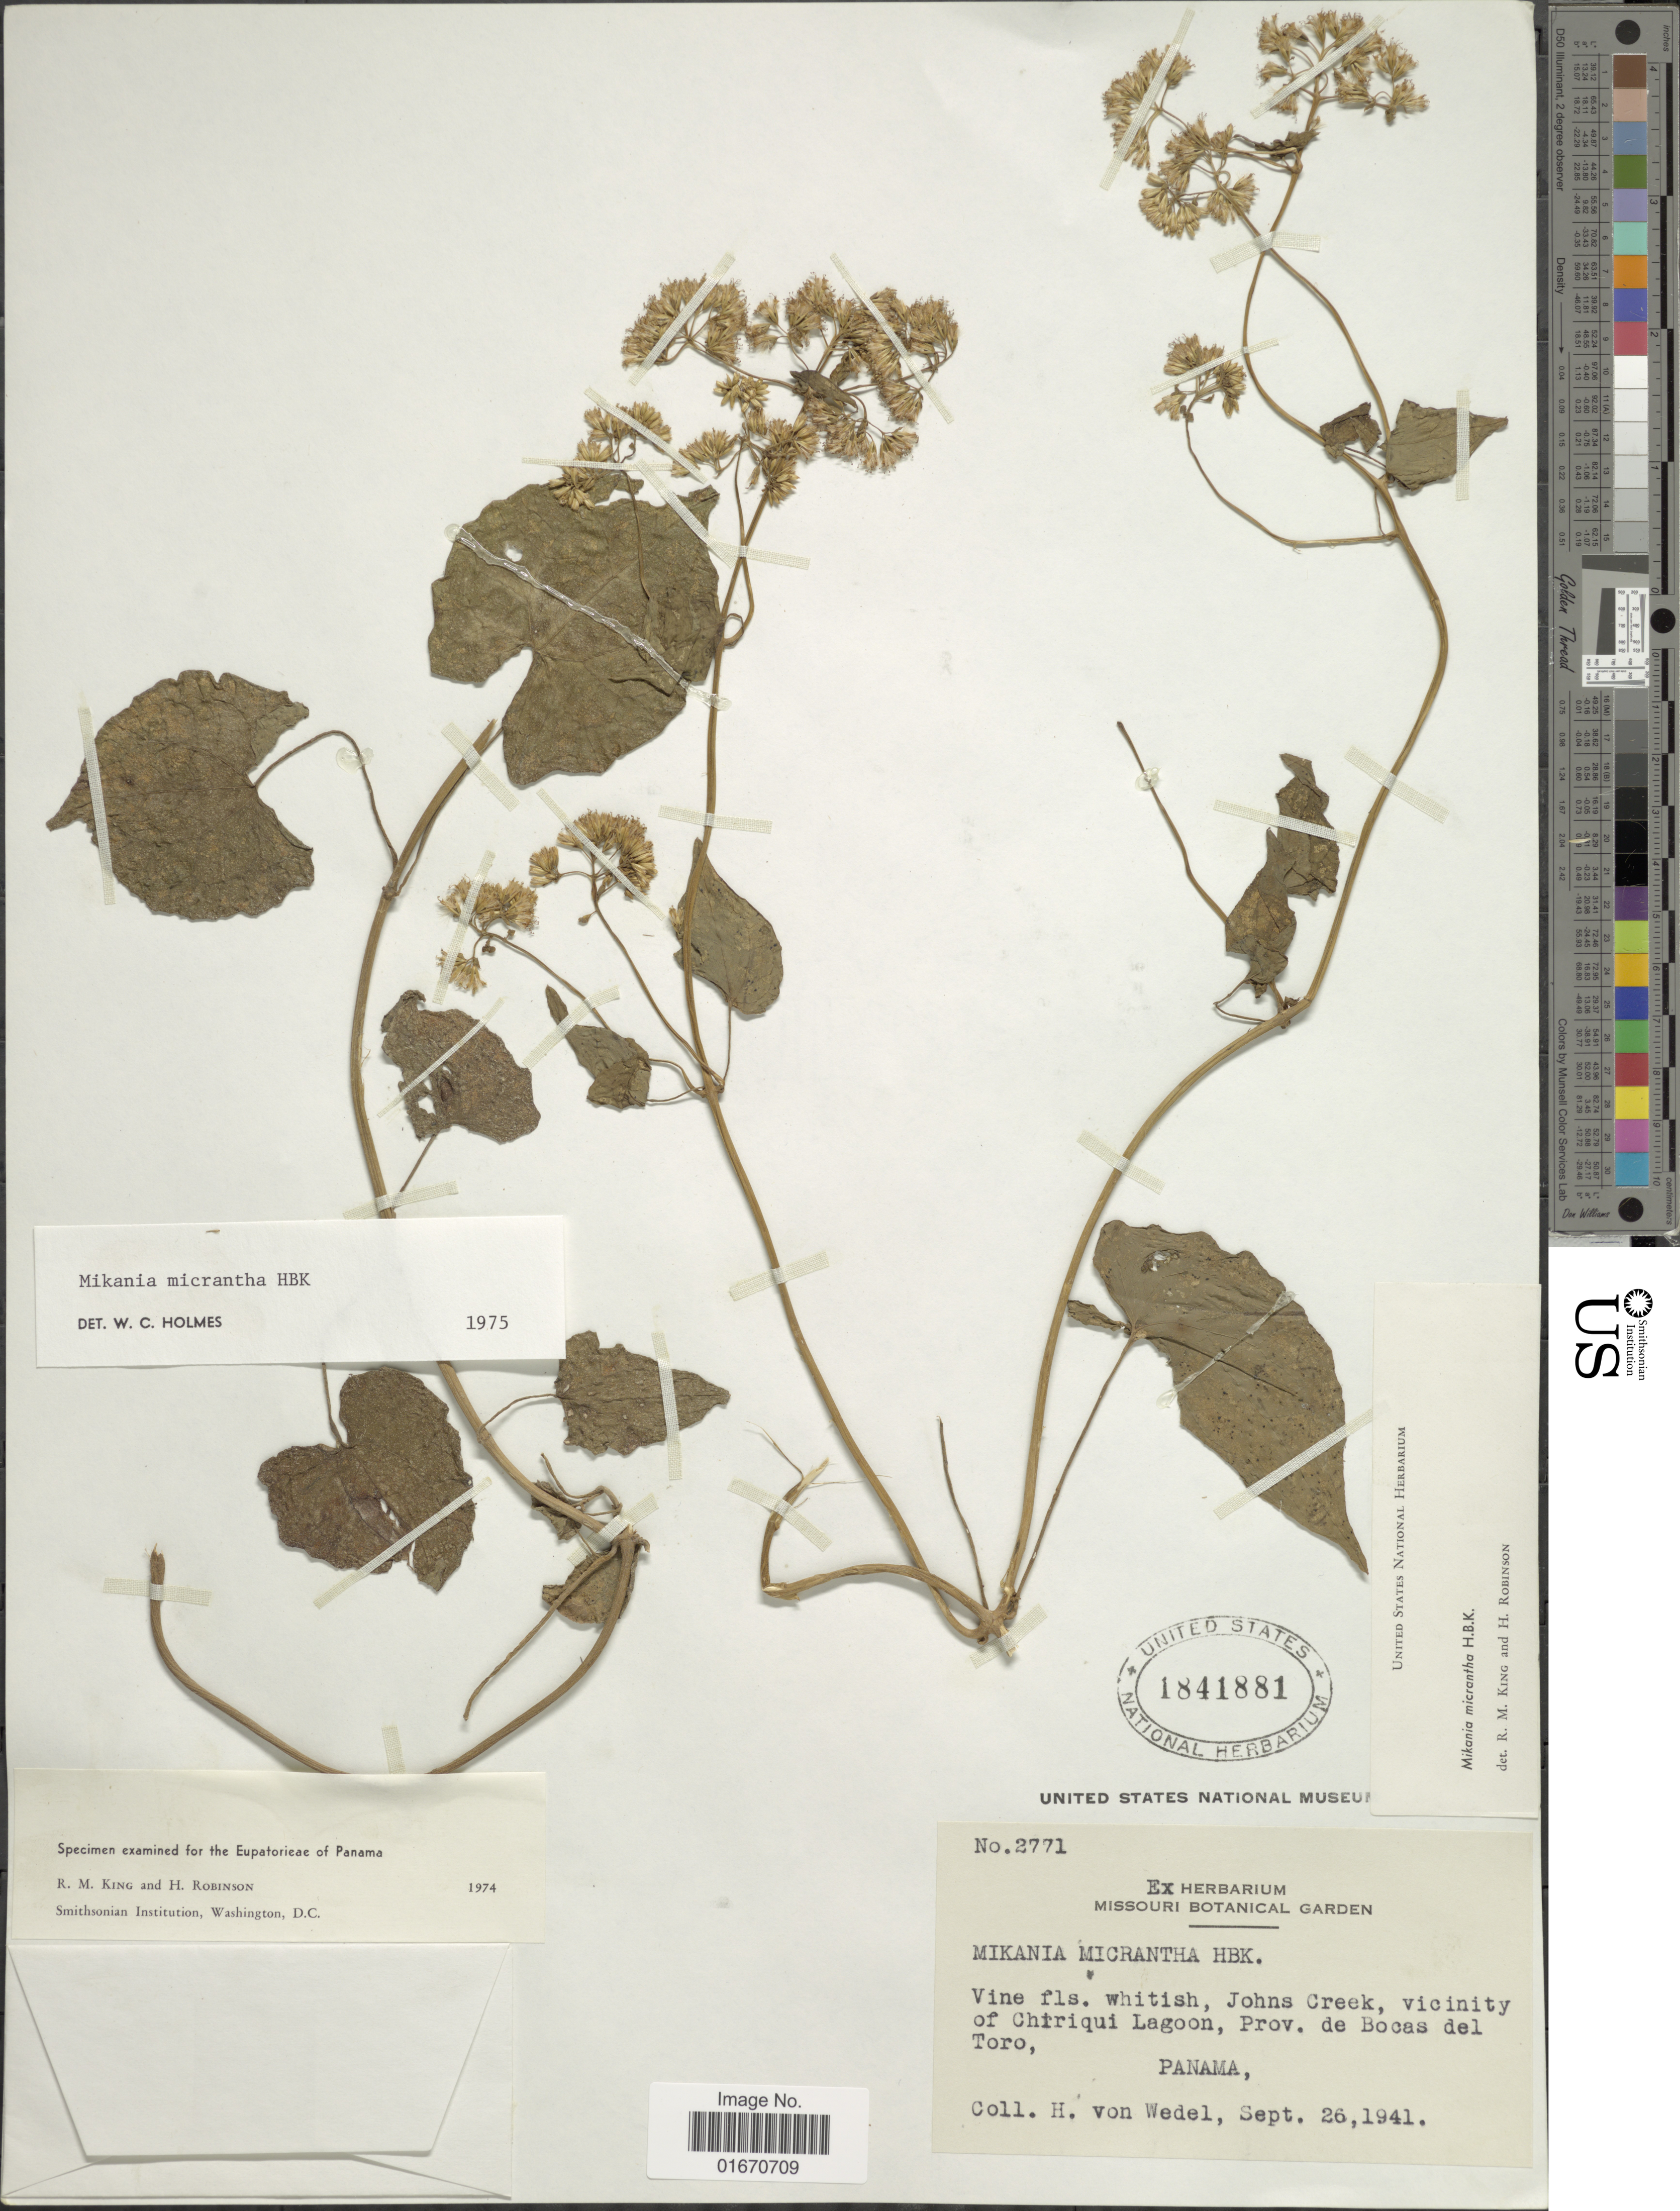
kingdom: Plantae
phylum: Tracheophyta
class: Magnoliopsida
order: Asterales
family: Asteraceae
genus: Mikania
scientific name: Mikania micrantha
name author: Kunth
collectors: H. von Wedel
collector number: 2771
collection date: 1941-09-26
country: Panama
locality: Johns Creek, vicinity of Chiriqui Lagoon, Prov. de Bocas del Toro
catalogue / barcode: US 1841881